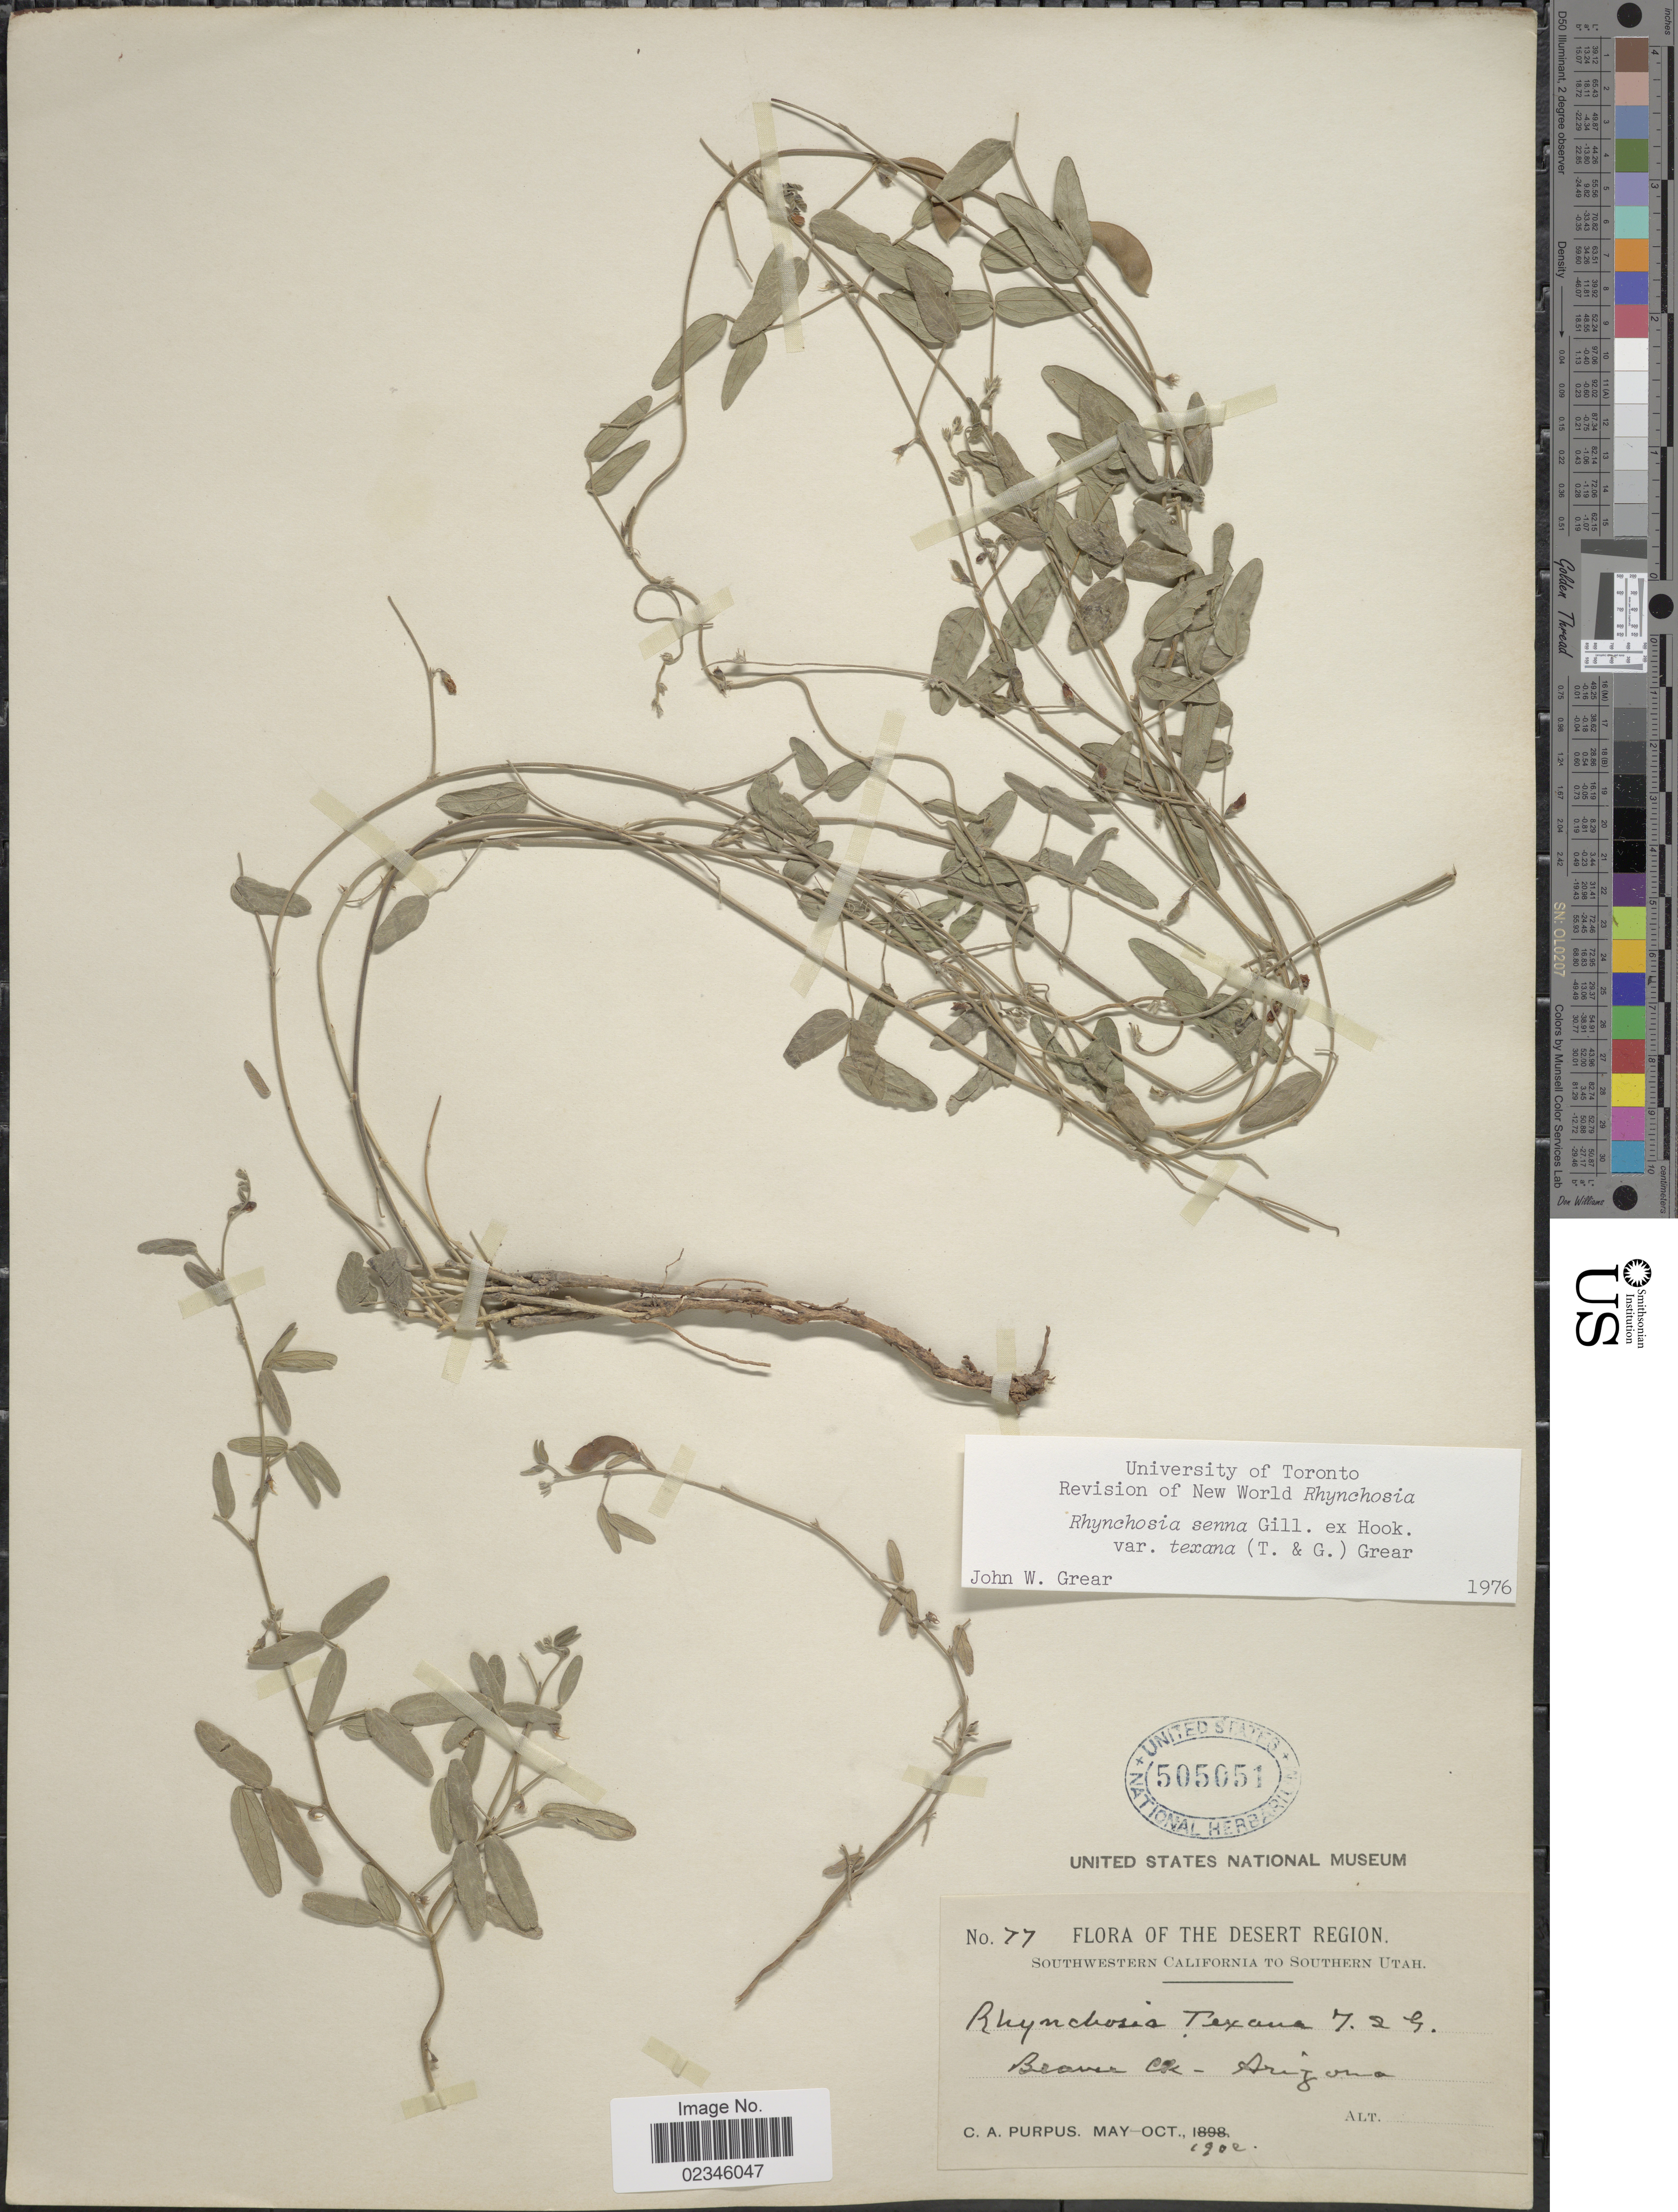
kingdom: Plantae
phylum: Tracheophyta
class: Magnoliopsida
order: Fabales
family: Fabaceae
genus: Rhynchosia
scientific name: Rhynchosia senna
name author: Gillies ex Hook.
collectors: C. A. Purpus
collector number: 77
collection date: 1902-05/1902-10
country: United States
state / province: Arizona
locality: Desert Region, Beaver Ck.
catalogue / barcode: US 505051